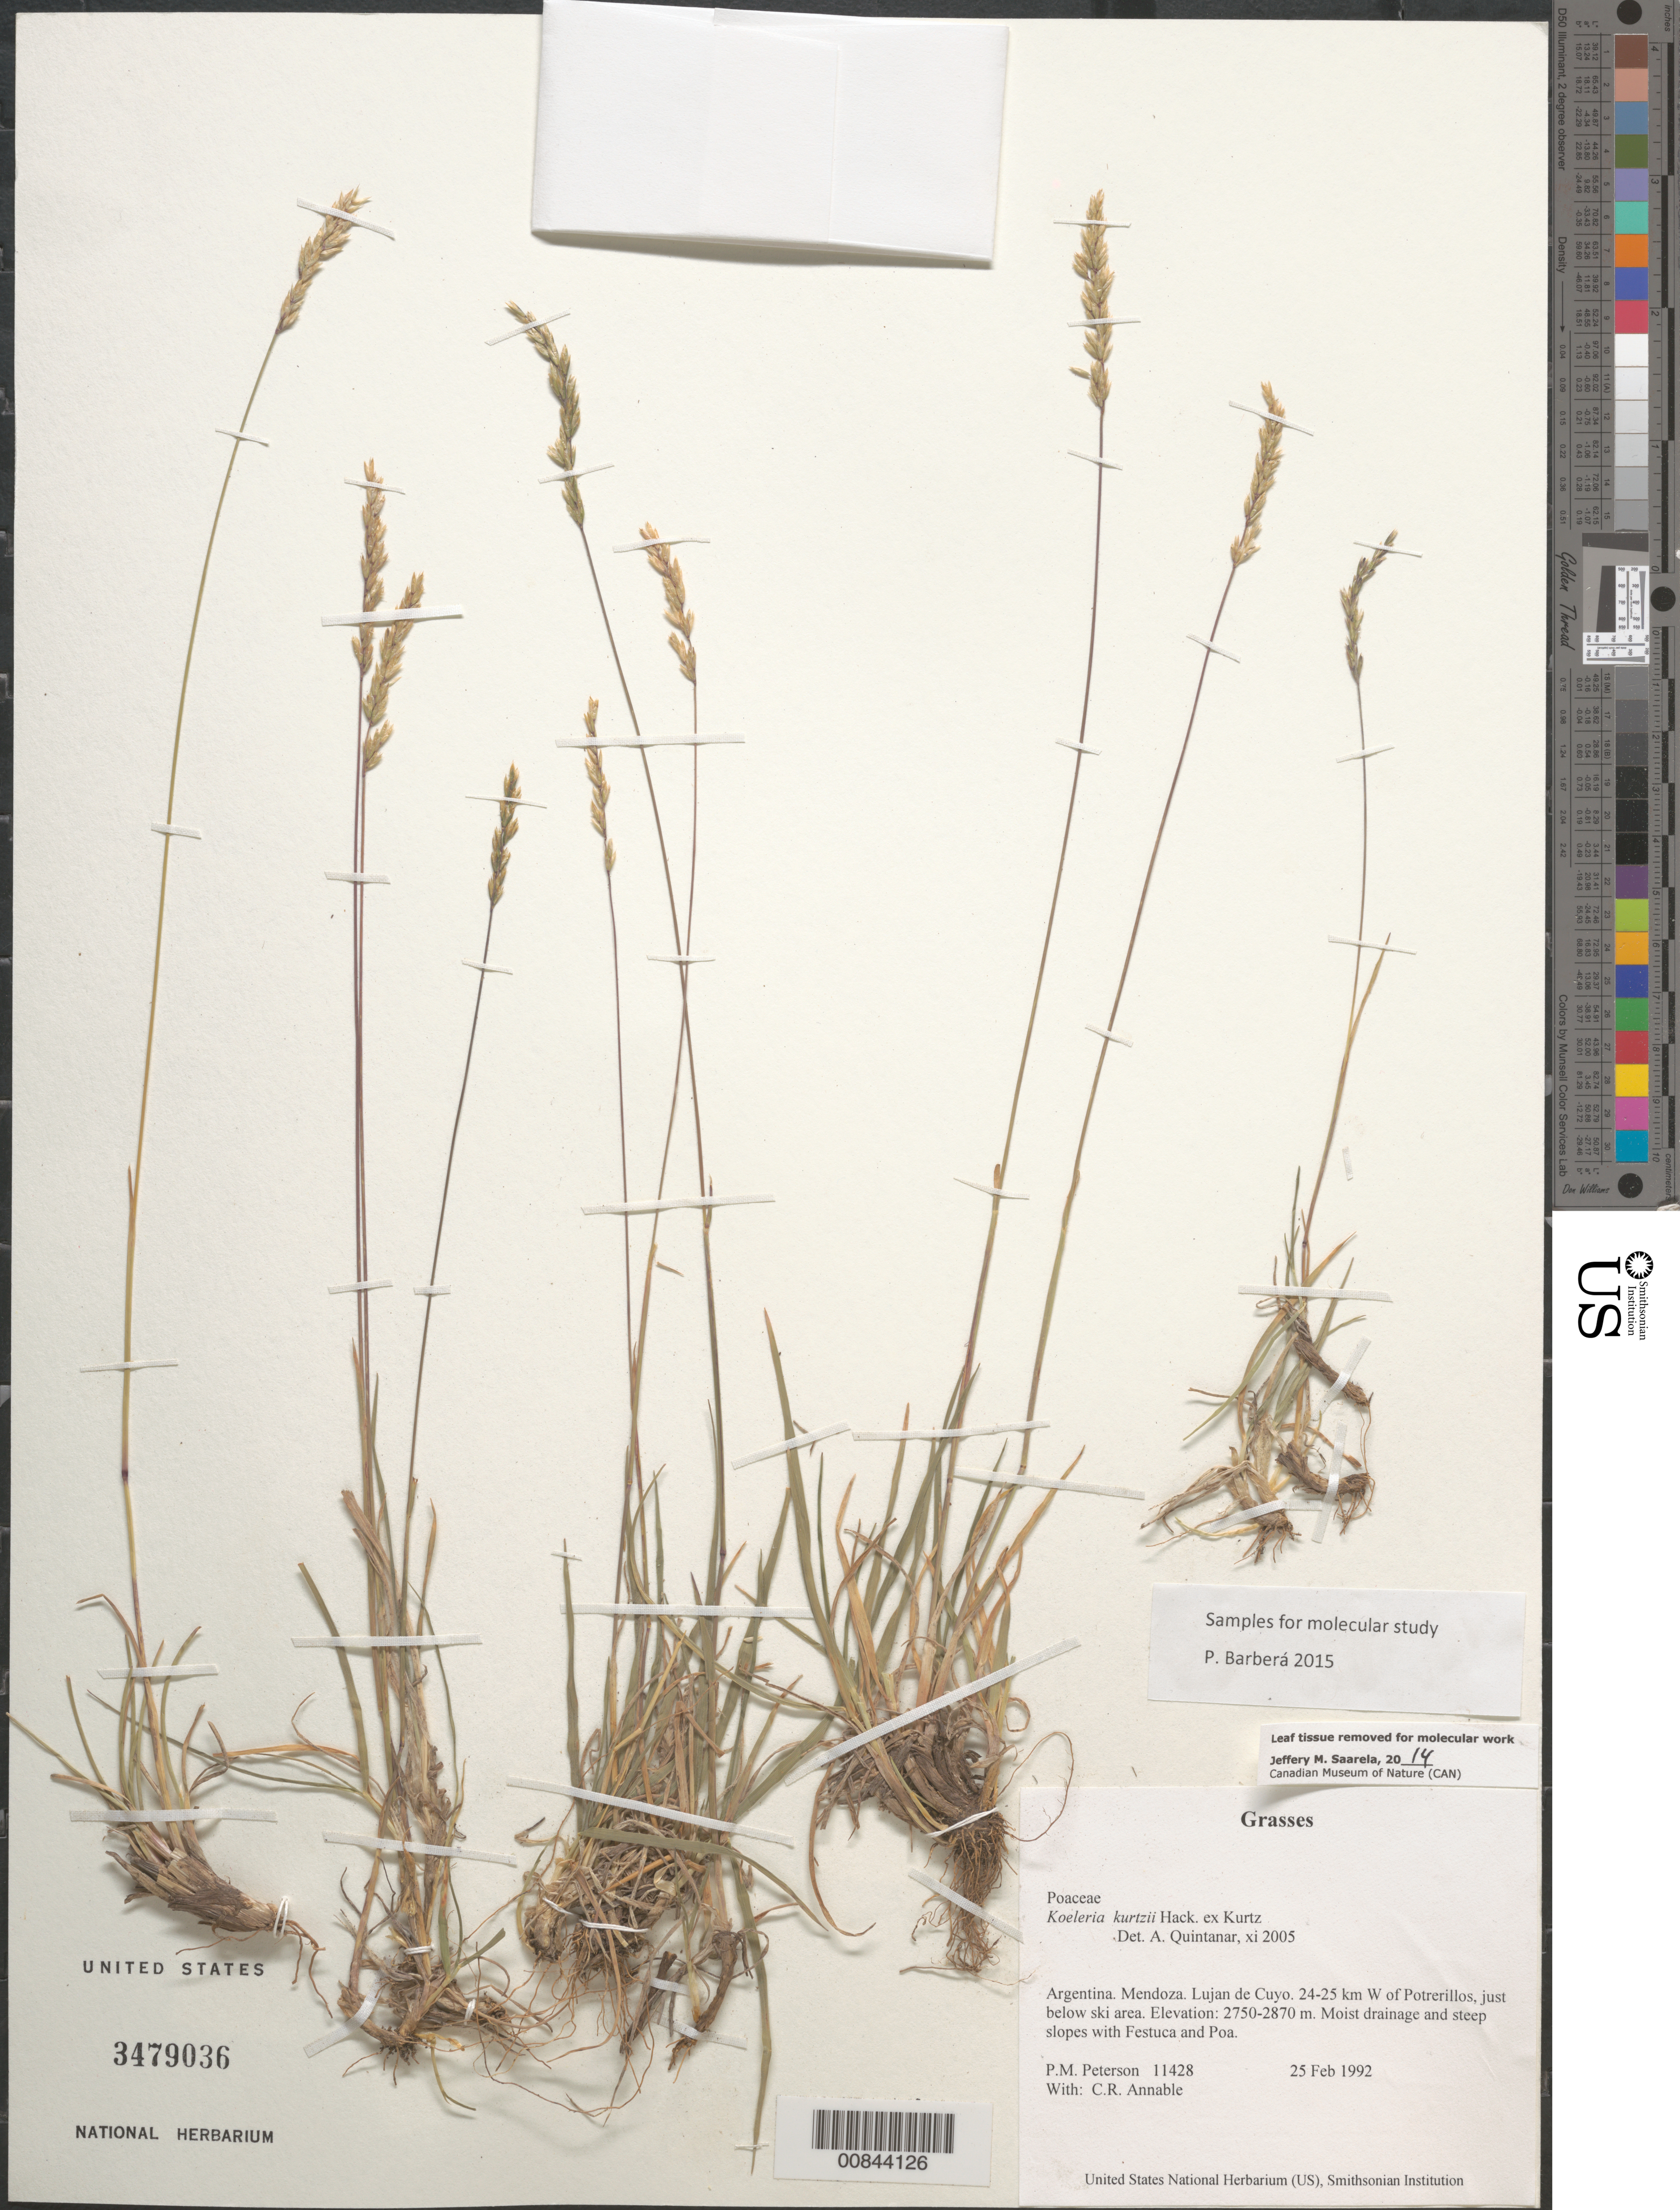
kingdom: Plantae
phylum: Tracheophyta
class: Liliopsida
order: Poales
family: Poaceae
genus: Koeleria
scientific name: Koeleria kurtzii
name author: Hack. ex Kurtz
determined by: Quintanar, A.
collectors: P. M. Peterson & C. R. Annable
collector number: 11428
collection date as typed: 25 Feb 1992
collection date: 1992-02-25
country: Argentina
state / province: Mendoza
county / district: Lujan de Cuyo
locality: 24-25 km W of Potrerillos, just below ski area.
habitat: Moist drainage and steep slopes with Festuca and Poa.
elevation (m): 2750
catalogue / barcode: US 3479036